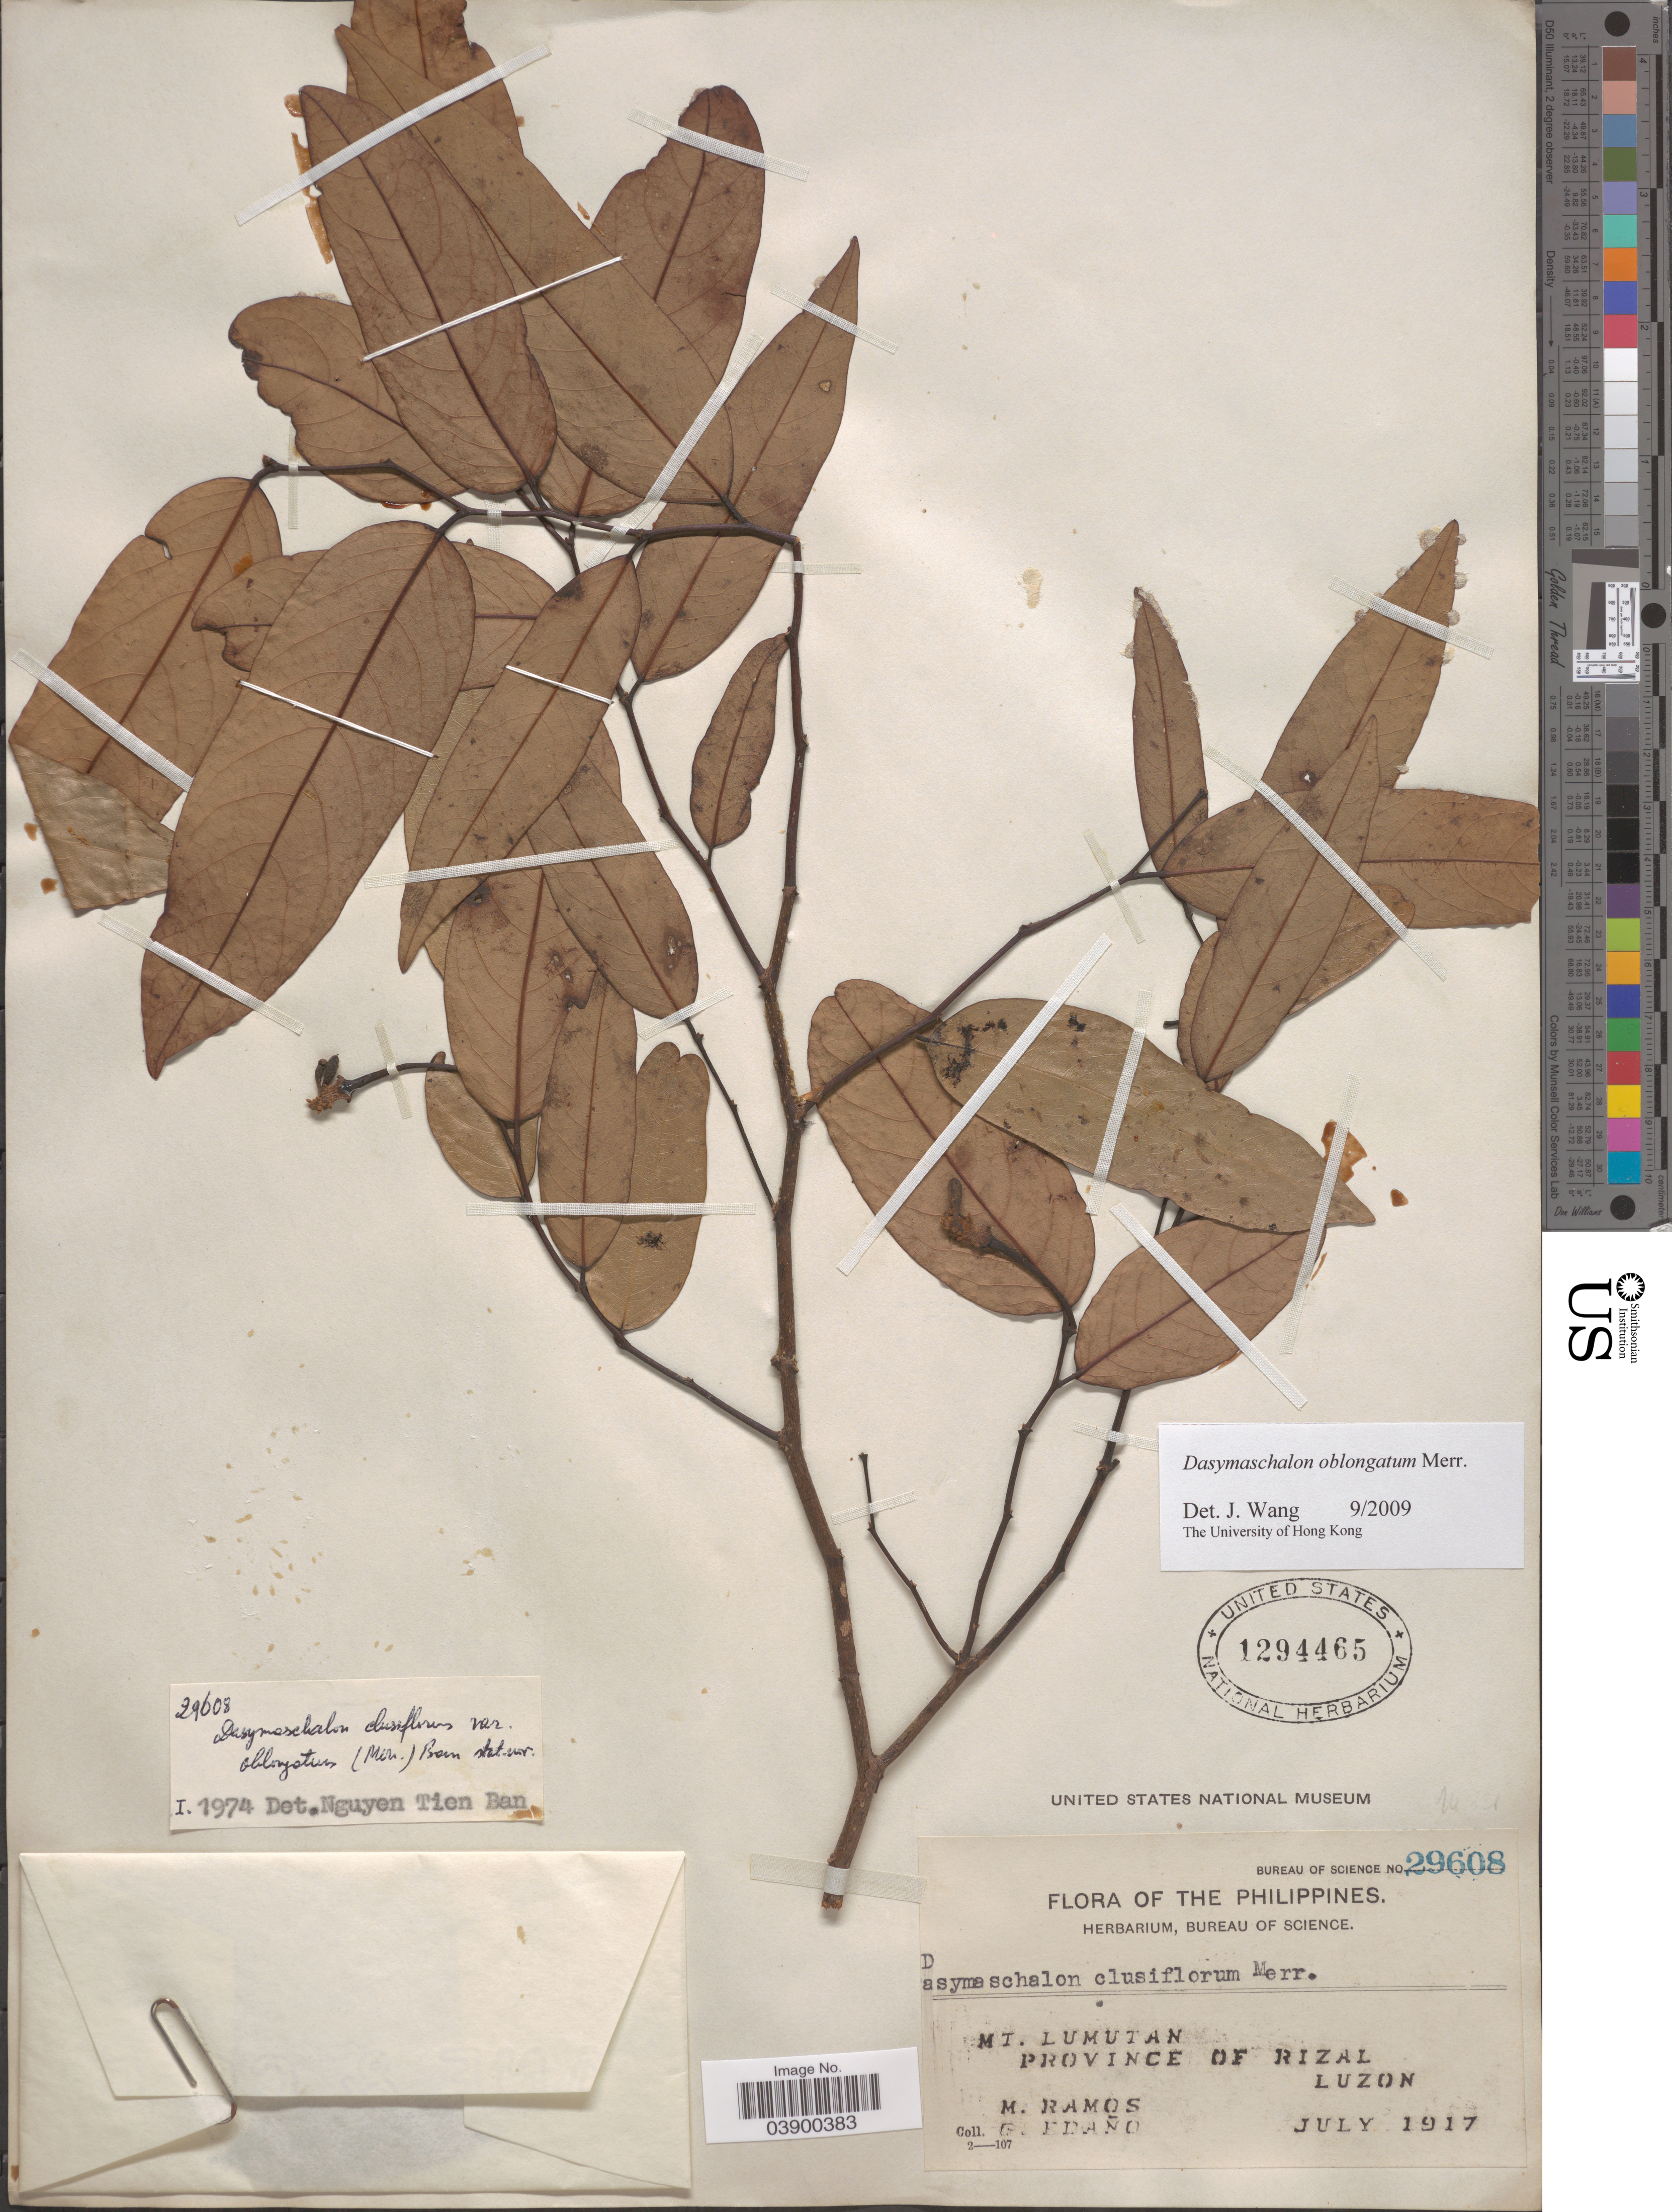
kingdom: Plantae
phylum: Tracheophyta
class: Magnoliopsida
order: Magnoliales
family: Annonaceae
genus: Dasymaschalon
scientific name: Dasymaschalon oblongatum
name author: Merr.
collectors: M. Ramos & G. Edaño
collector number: Bureau of Science 29608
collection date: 1917-07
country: Philippines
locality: Mt. Lumutan. Province of Rizal. Luzon.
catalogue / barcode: US 1294465